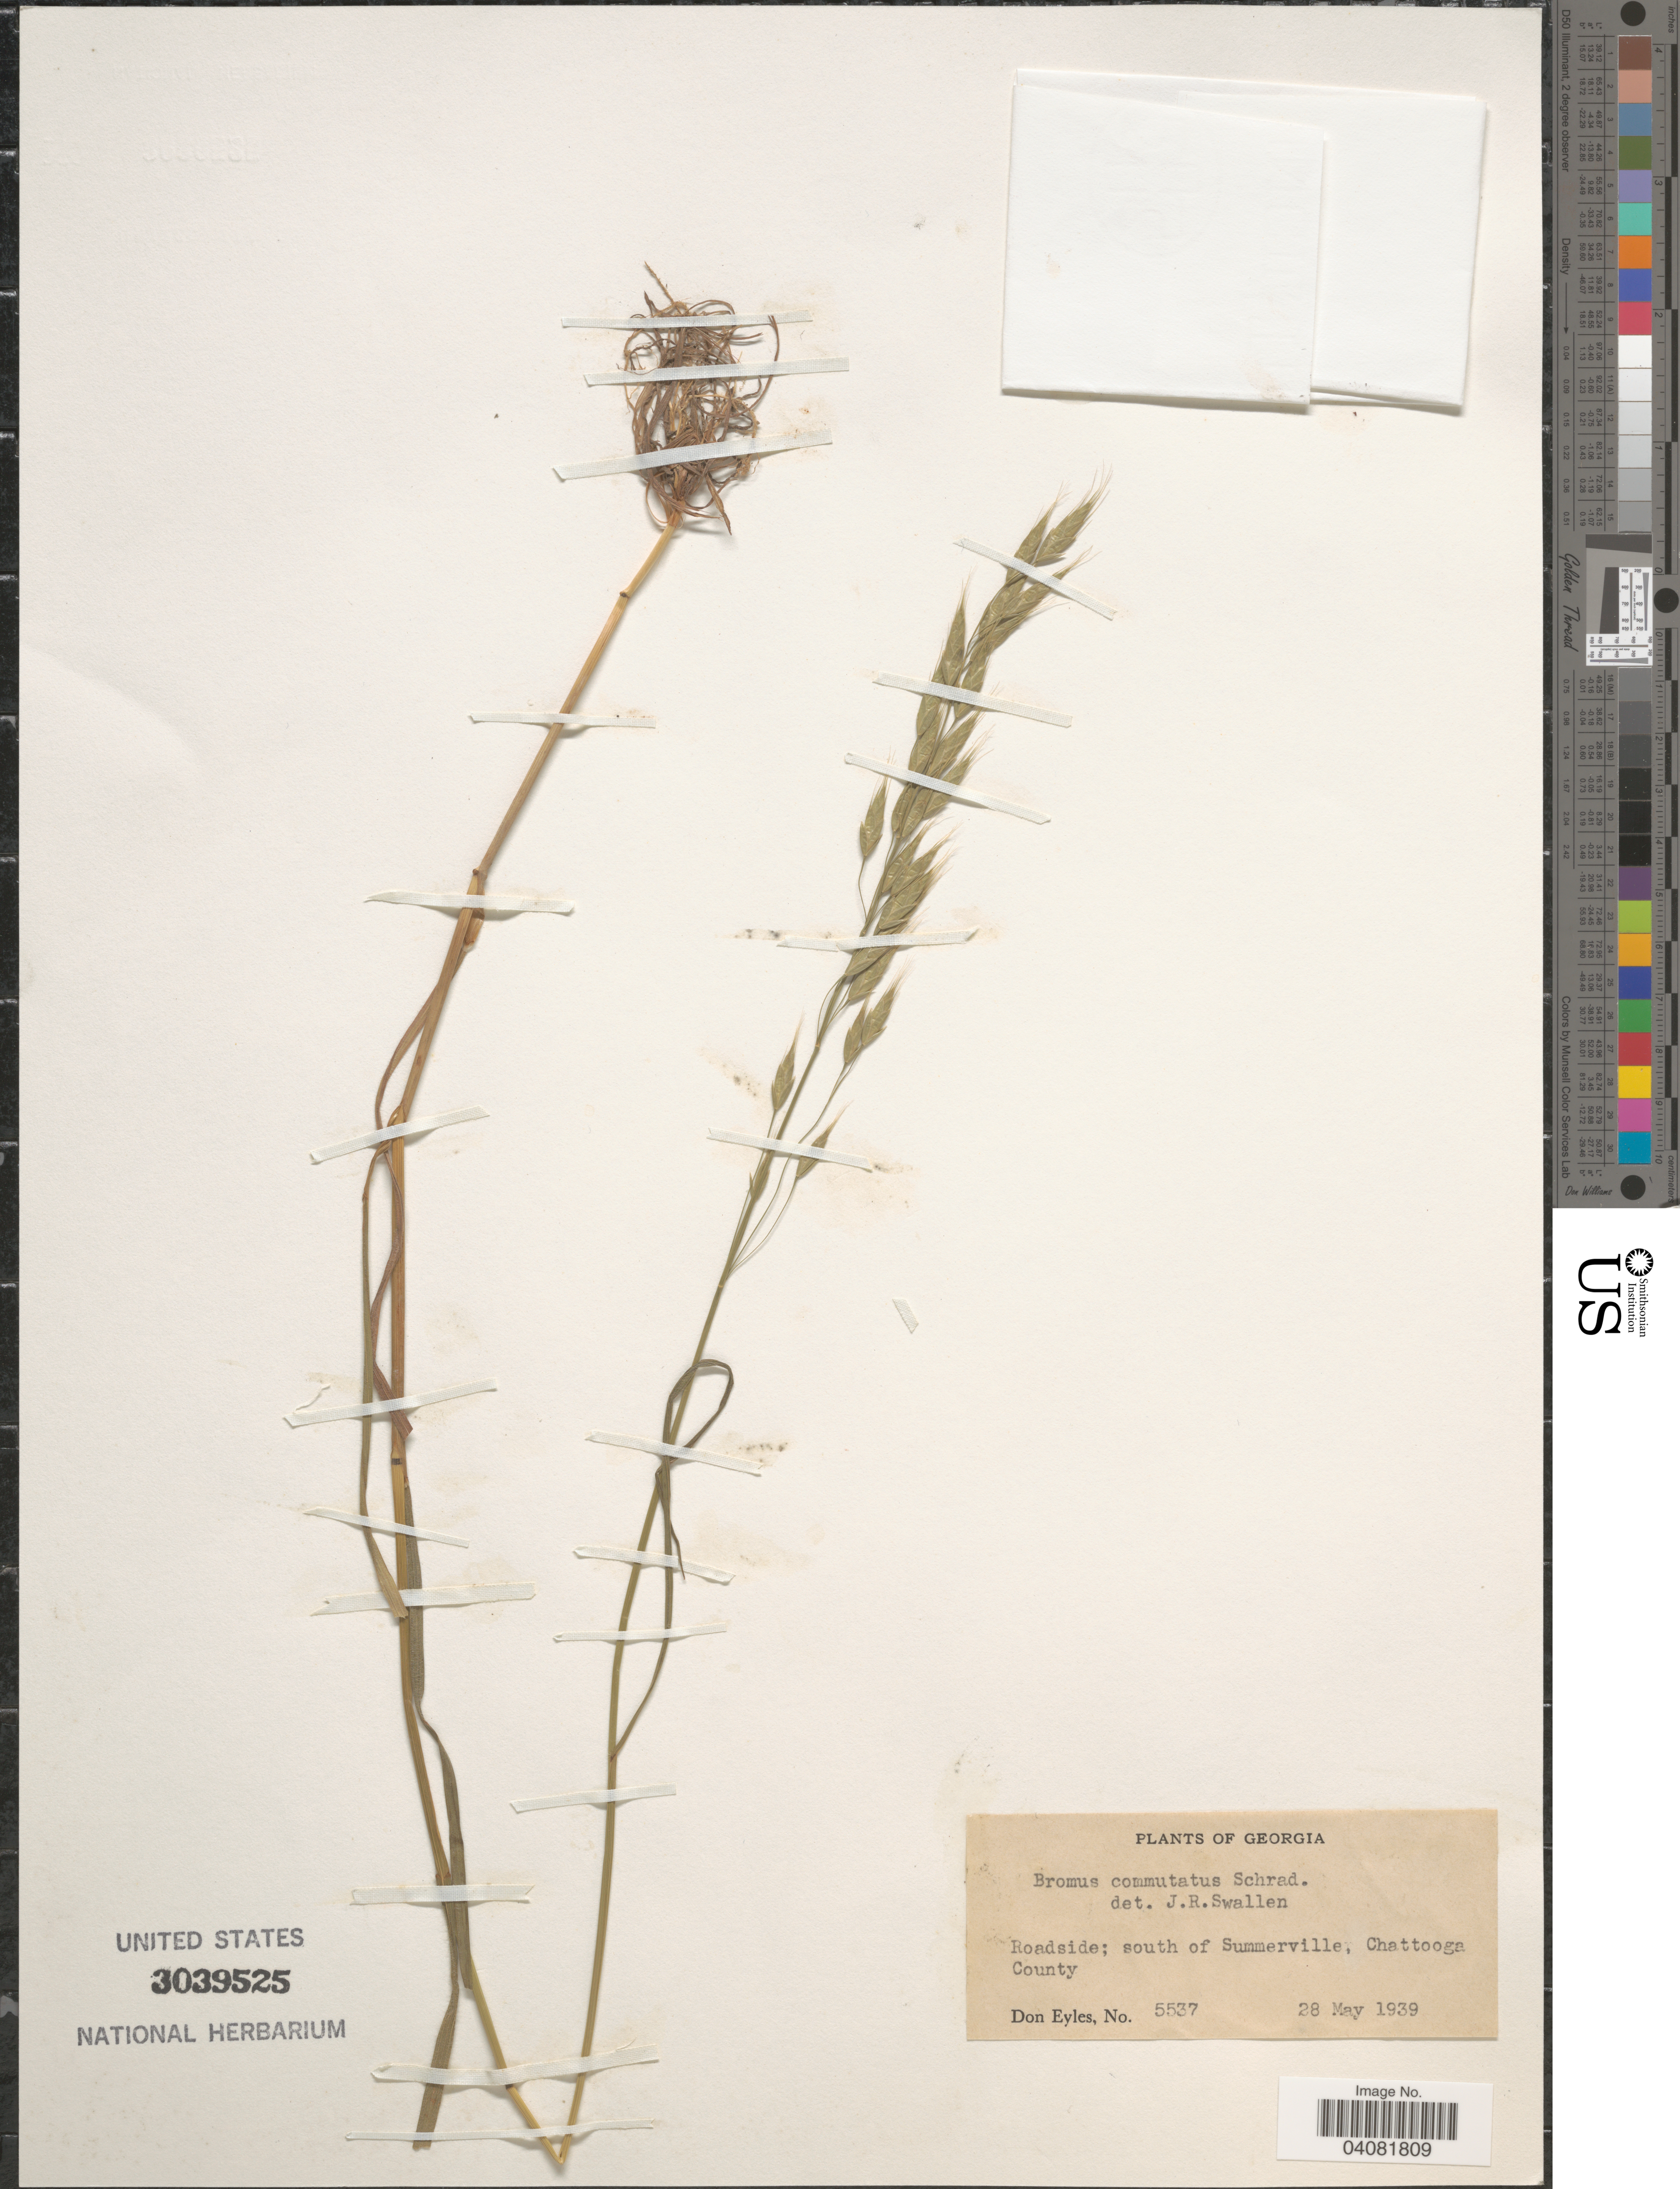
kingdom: Plantae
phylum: Tracheophyta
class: Liliopsida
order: Poales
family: Poaceae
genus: Bromus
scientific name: Bromus commutatus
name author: Schrad.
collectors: D. Eyles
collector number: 5537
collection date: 1939-05-28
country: United States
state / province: Georgia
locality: Roadside; south of Summerville, Chattooga County.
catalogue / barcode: US 3039525